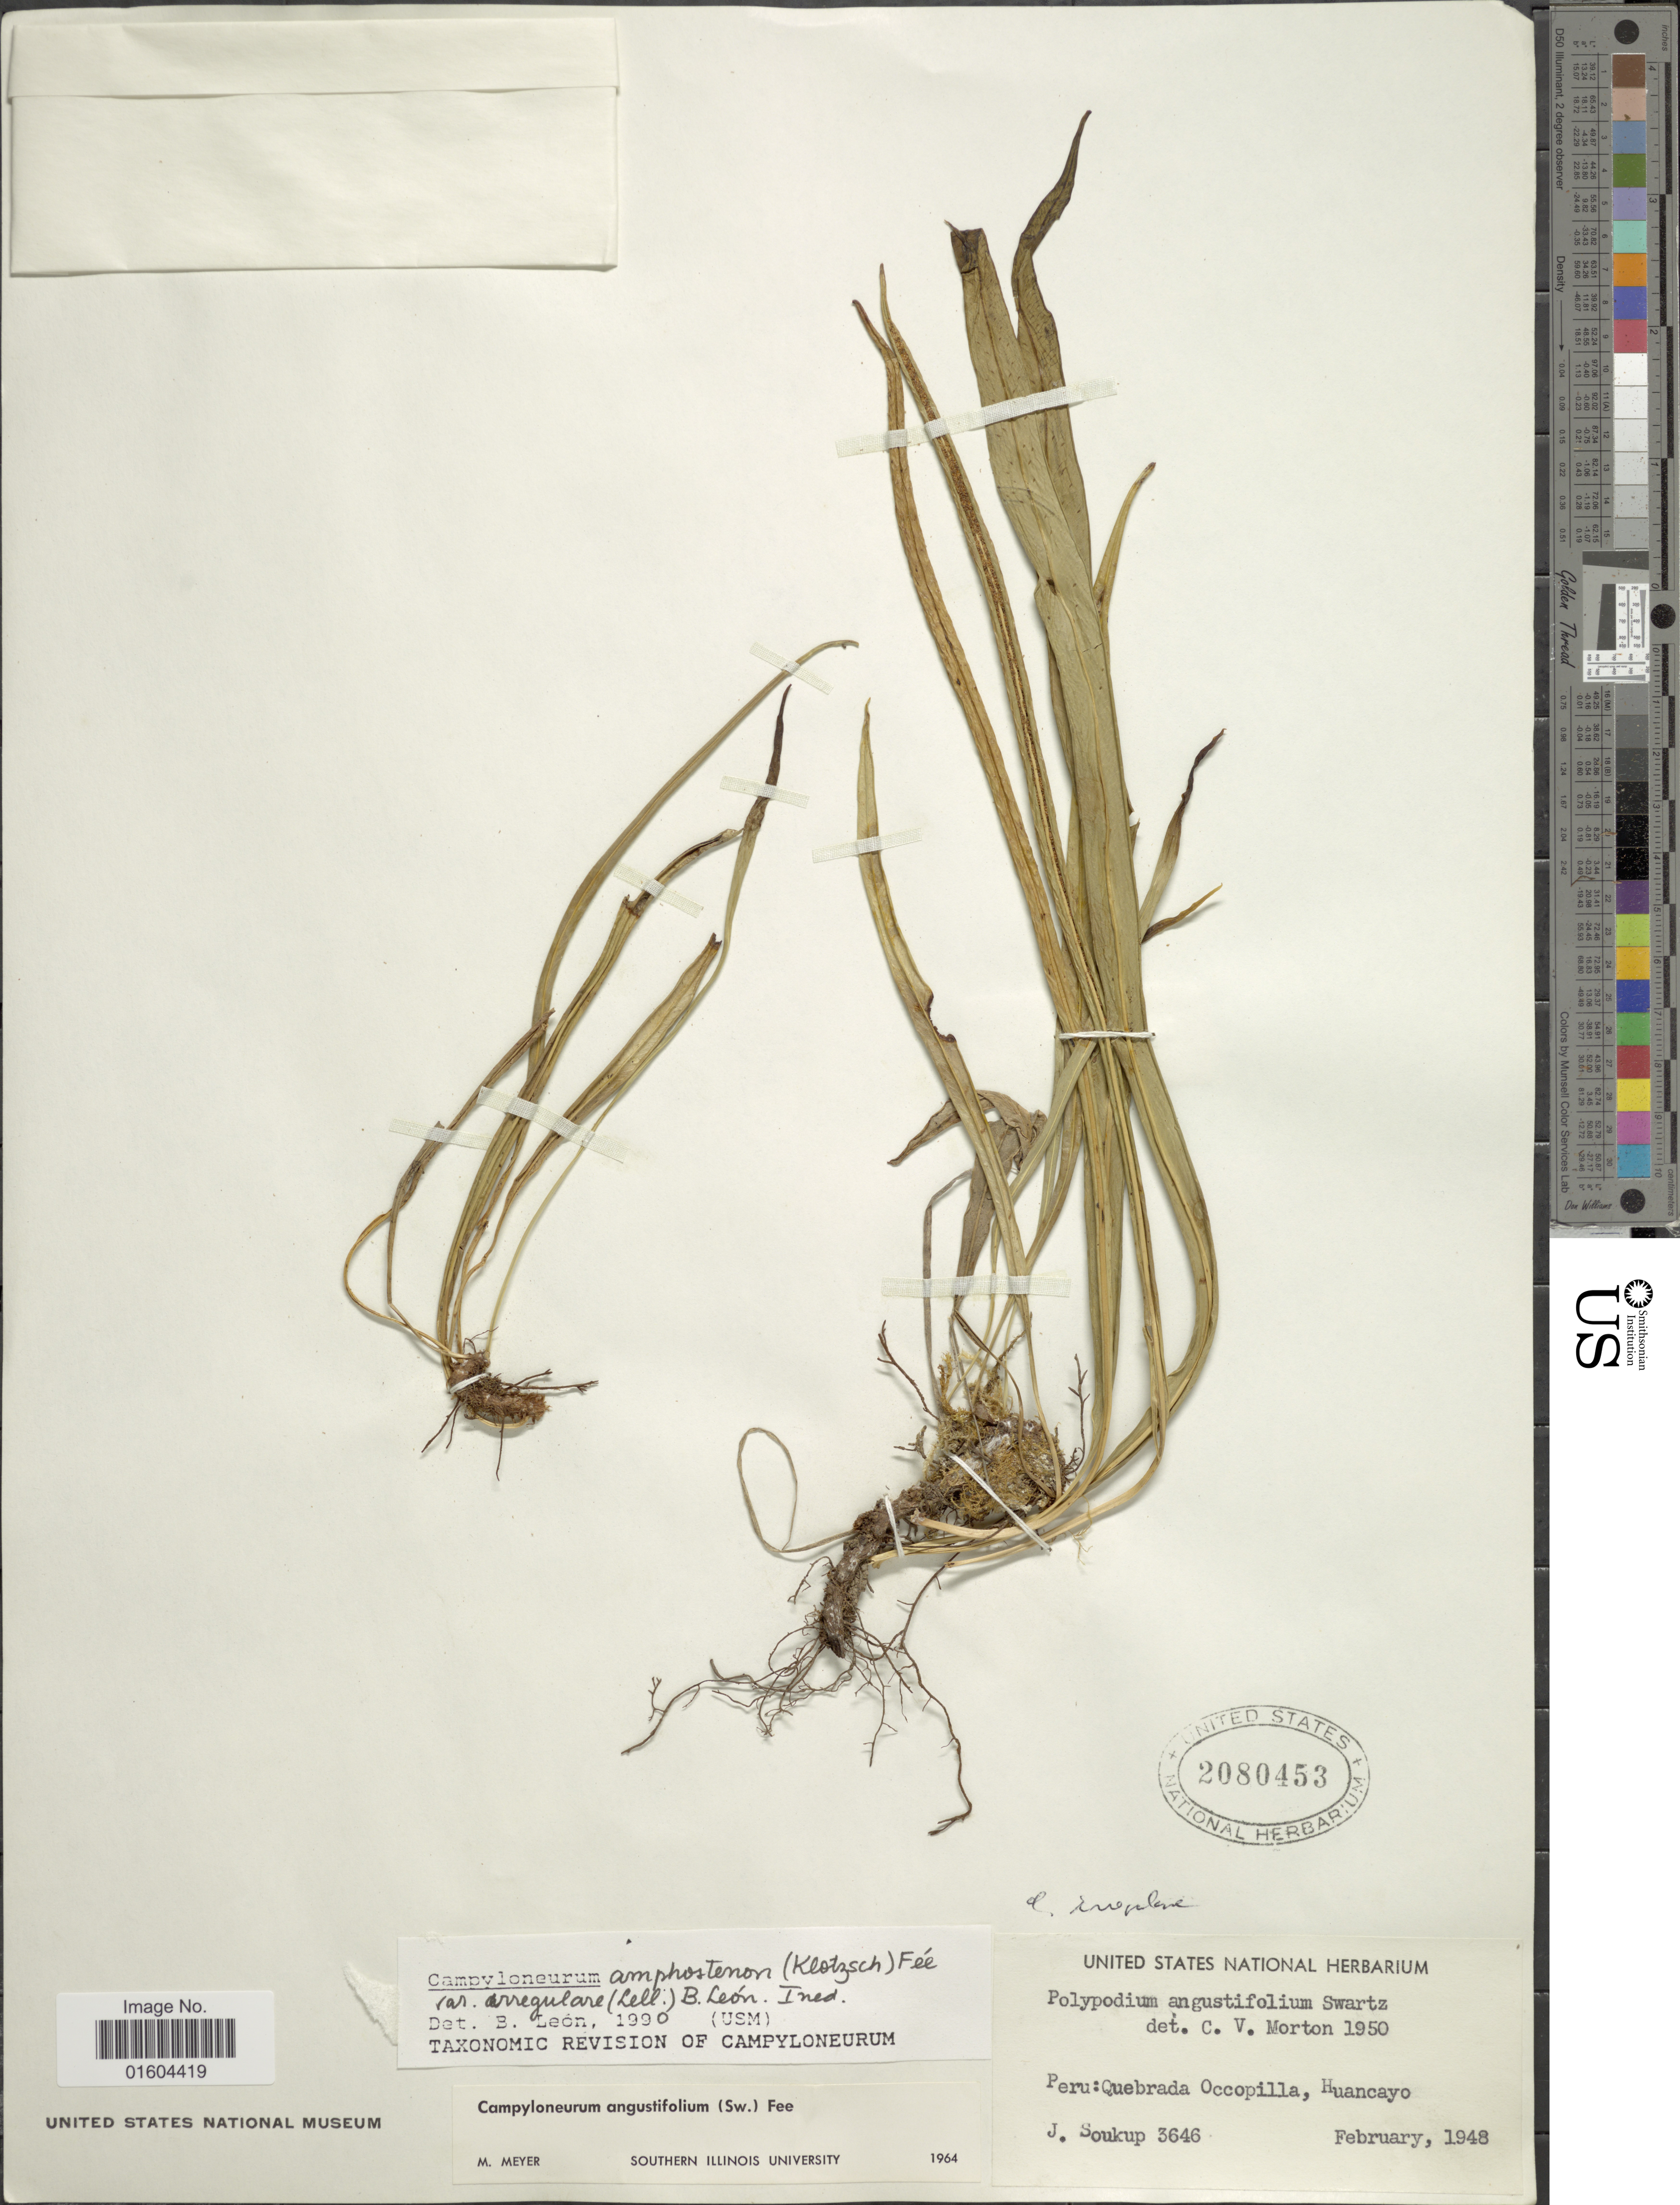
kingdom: Plantae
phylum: Tracheophyta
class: Polypodiopsida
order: Polypodiales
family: Polypodiaceae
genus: Campyloneurum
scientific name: Campyloneurum irregulare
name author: Lellinger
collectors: J. Soukup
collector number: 3646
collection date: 1948-02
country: Peru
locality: Peru: Quebrada Occopilla, Huancayo.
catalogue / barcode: US 2080453